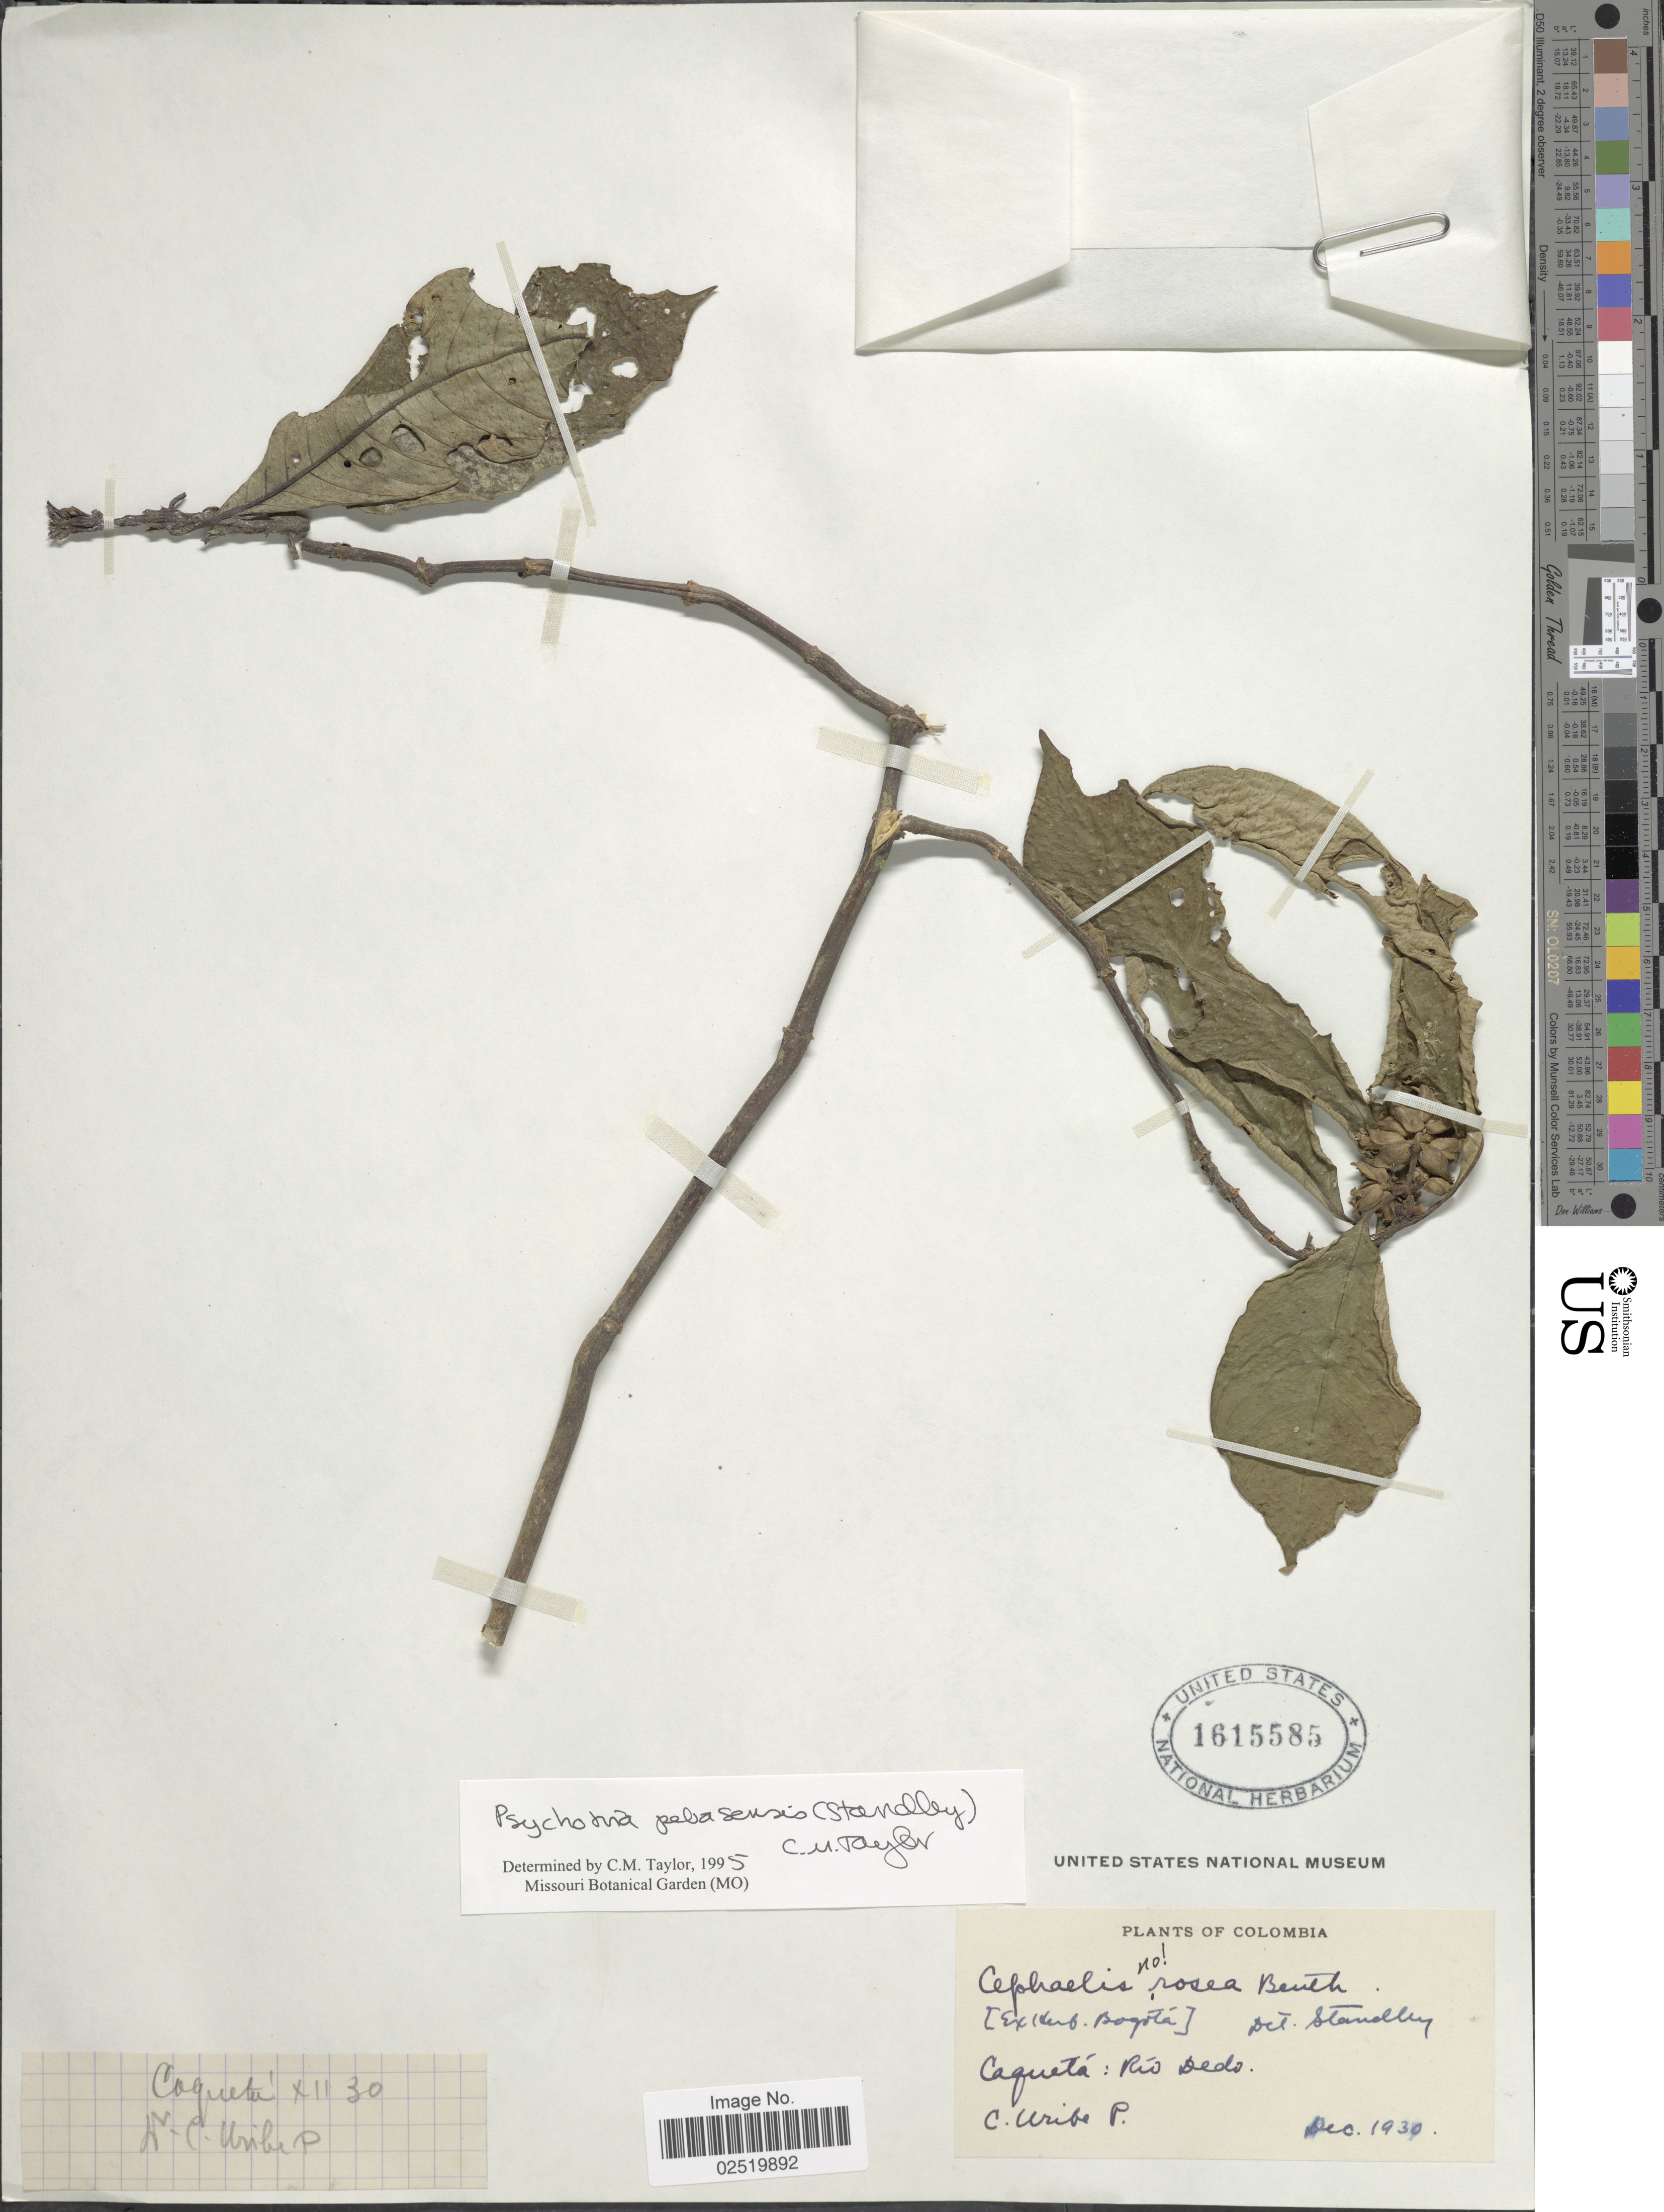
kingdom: Plantae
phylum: Tracheophyta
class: Magnoliopsida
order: Gentianales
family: Rubiaceae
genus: Psychotria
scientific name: Psychotria pebasensis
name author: (Standl.) C.M. Taylor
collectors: C. Uribe P.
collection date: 1930-12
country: Colombia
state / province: Caquetá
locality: Rio Dedo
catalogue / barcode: US 1615585